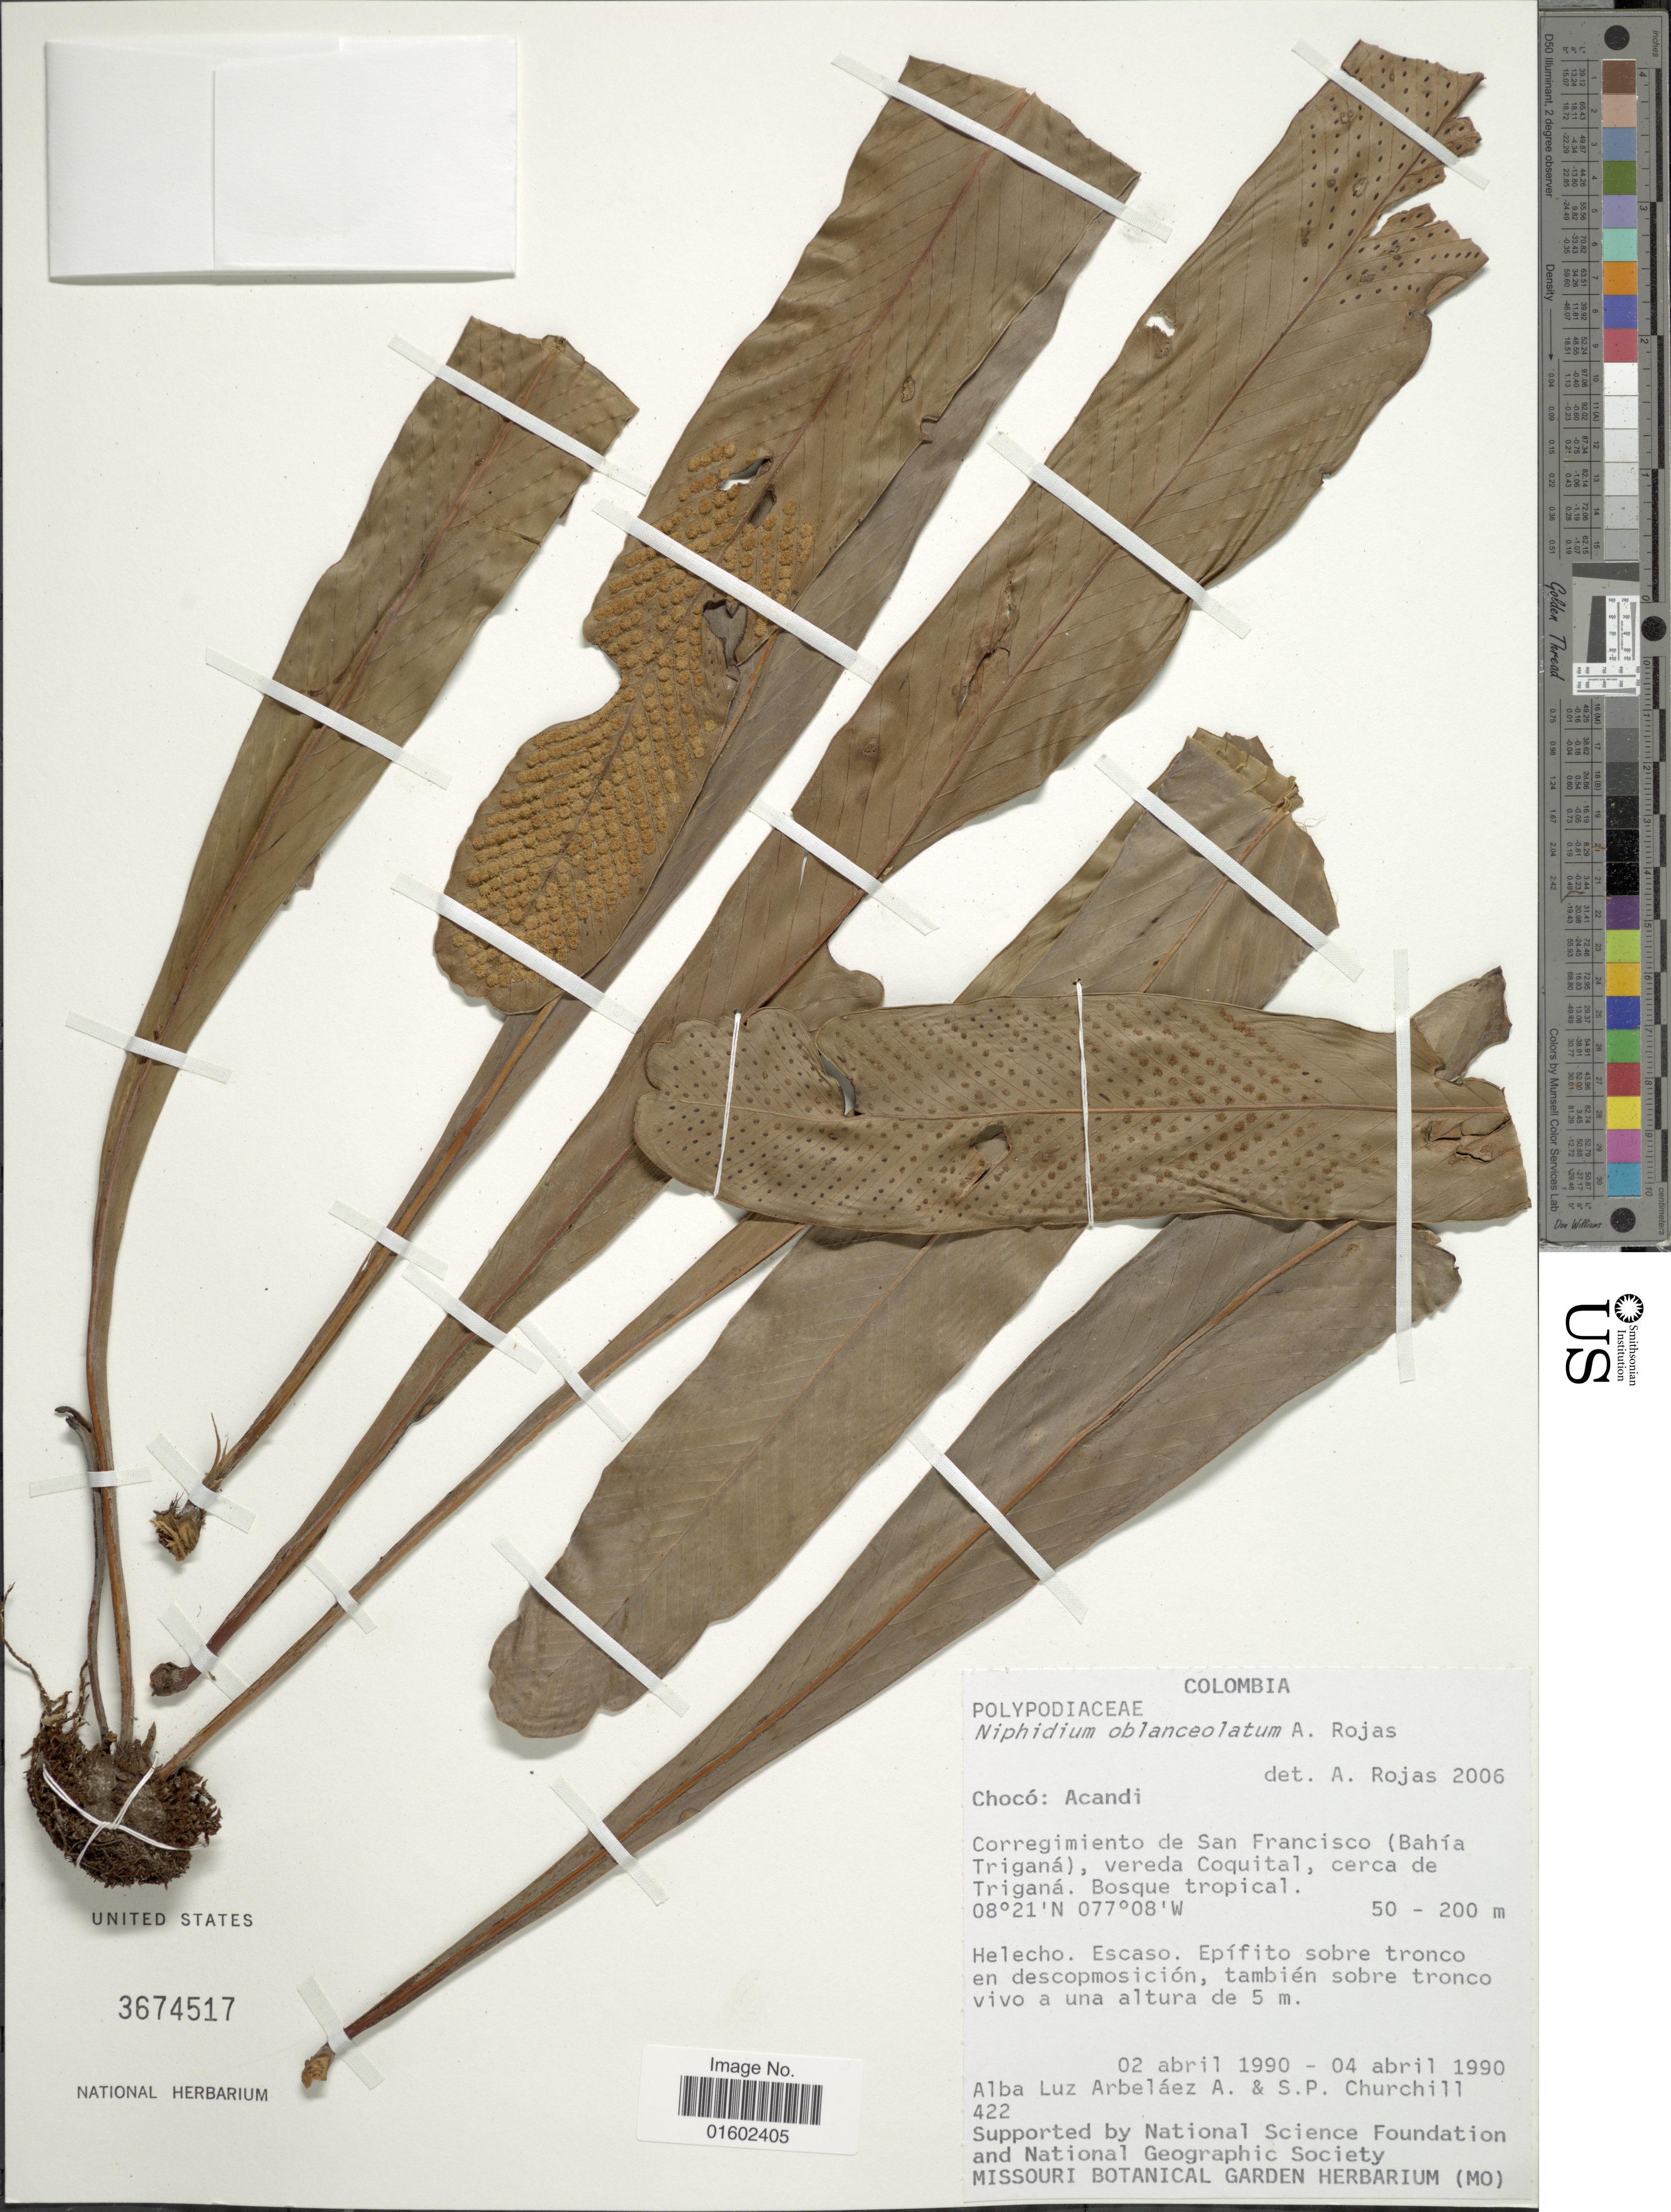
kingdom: Plantae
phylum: Tracheophyta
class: Polypodiopsida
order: Polypodiales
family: Polypodiaceae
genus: Niphidium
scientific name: Niphidium crassifolium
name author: (L.) Lellinger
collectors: A. L. Arbelaez & S. Churchill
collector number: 422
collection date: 1990-04-02/1990-04-04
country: Colombia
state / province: Chocó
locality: Acandi, Corregimiento de San Francisco (Bahia Trigana), vereda Coquital, cerca de Trigana,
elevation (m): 50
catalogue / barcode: US 3674517